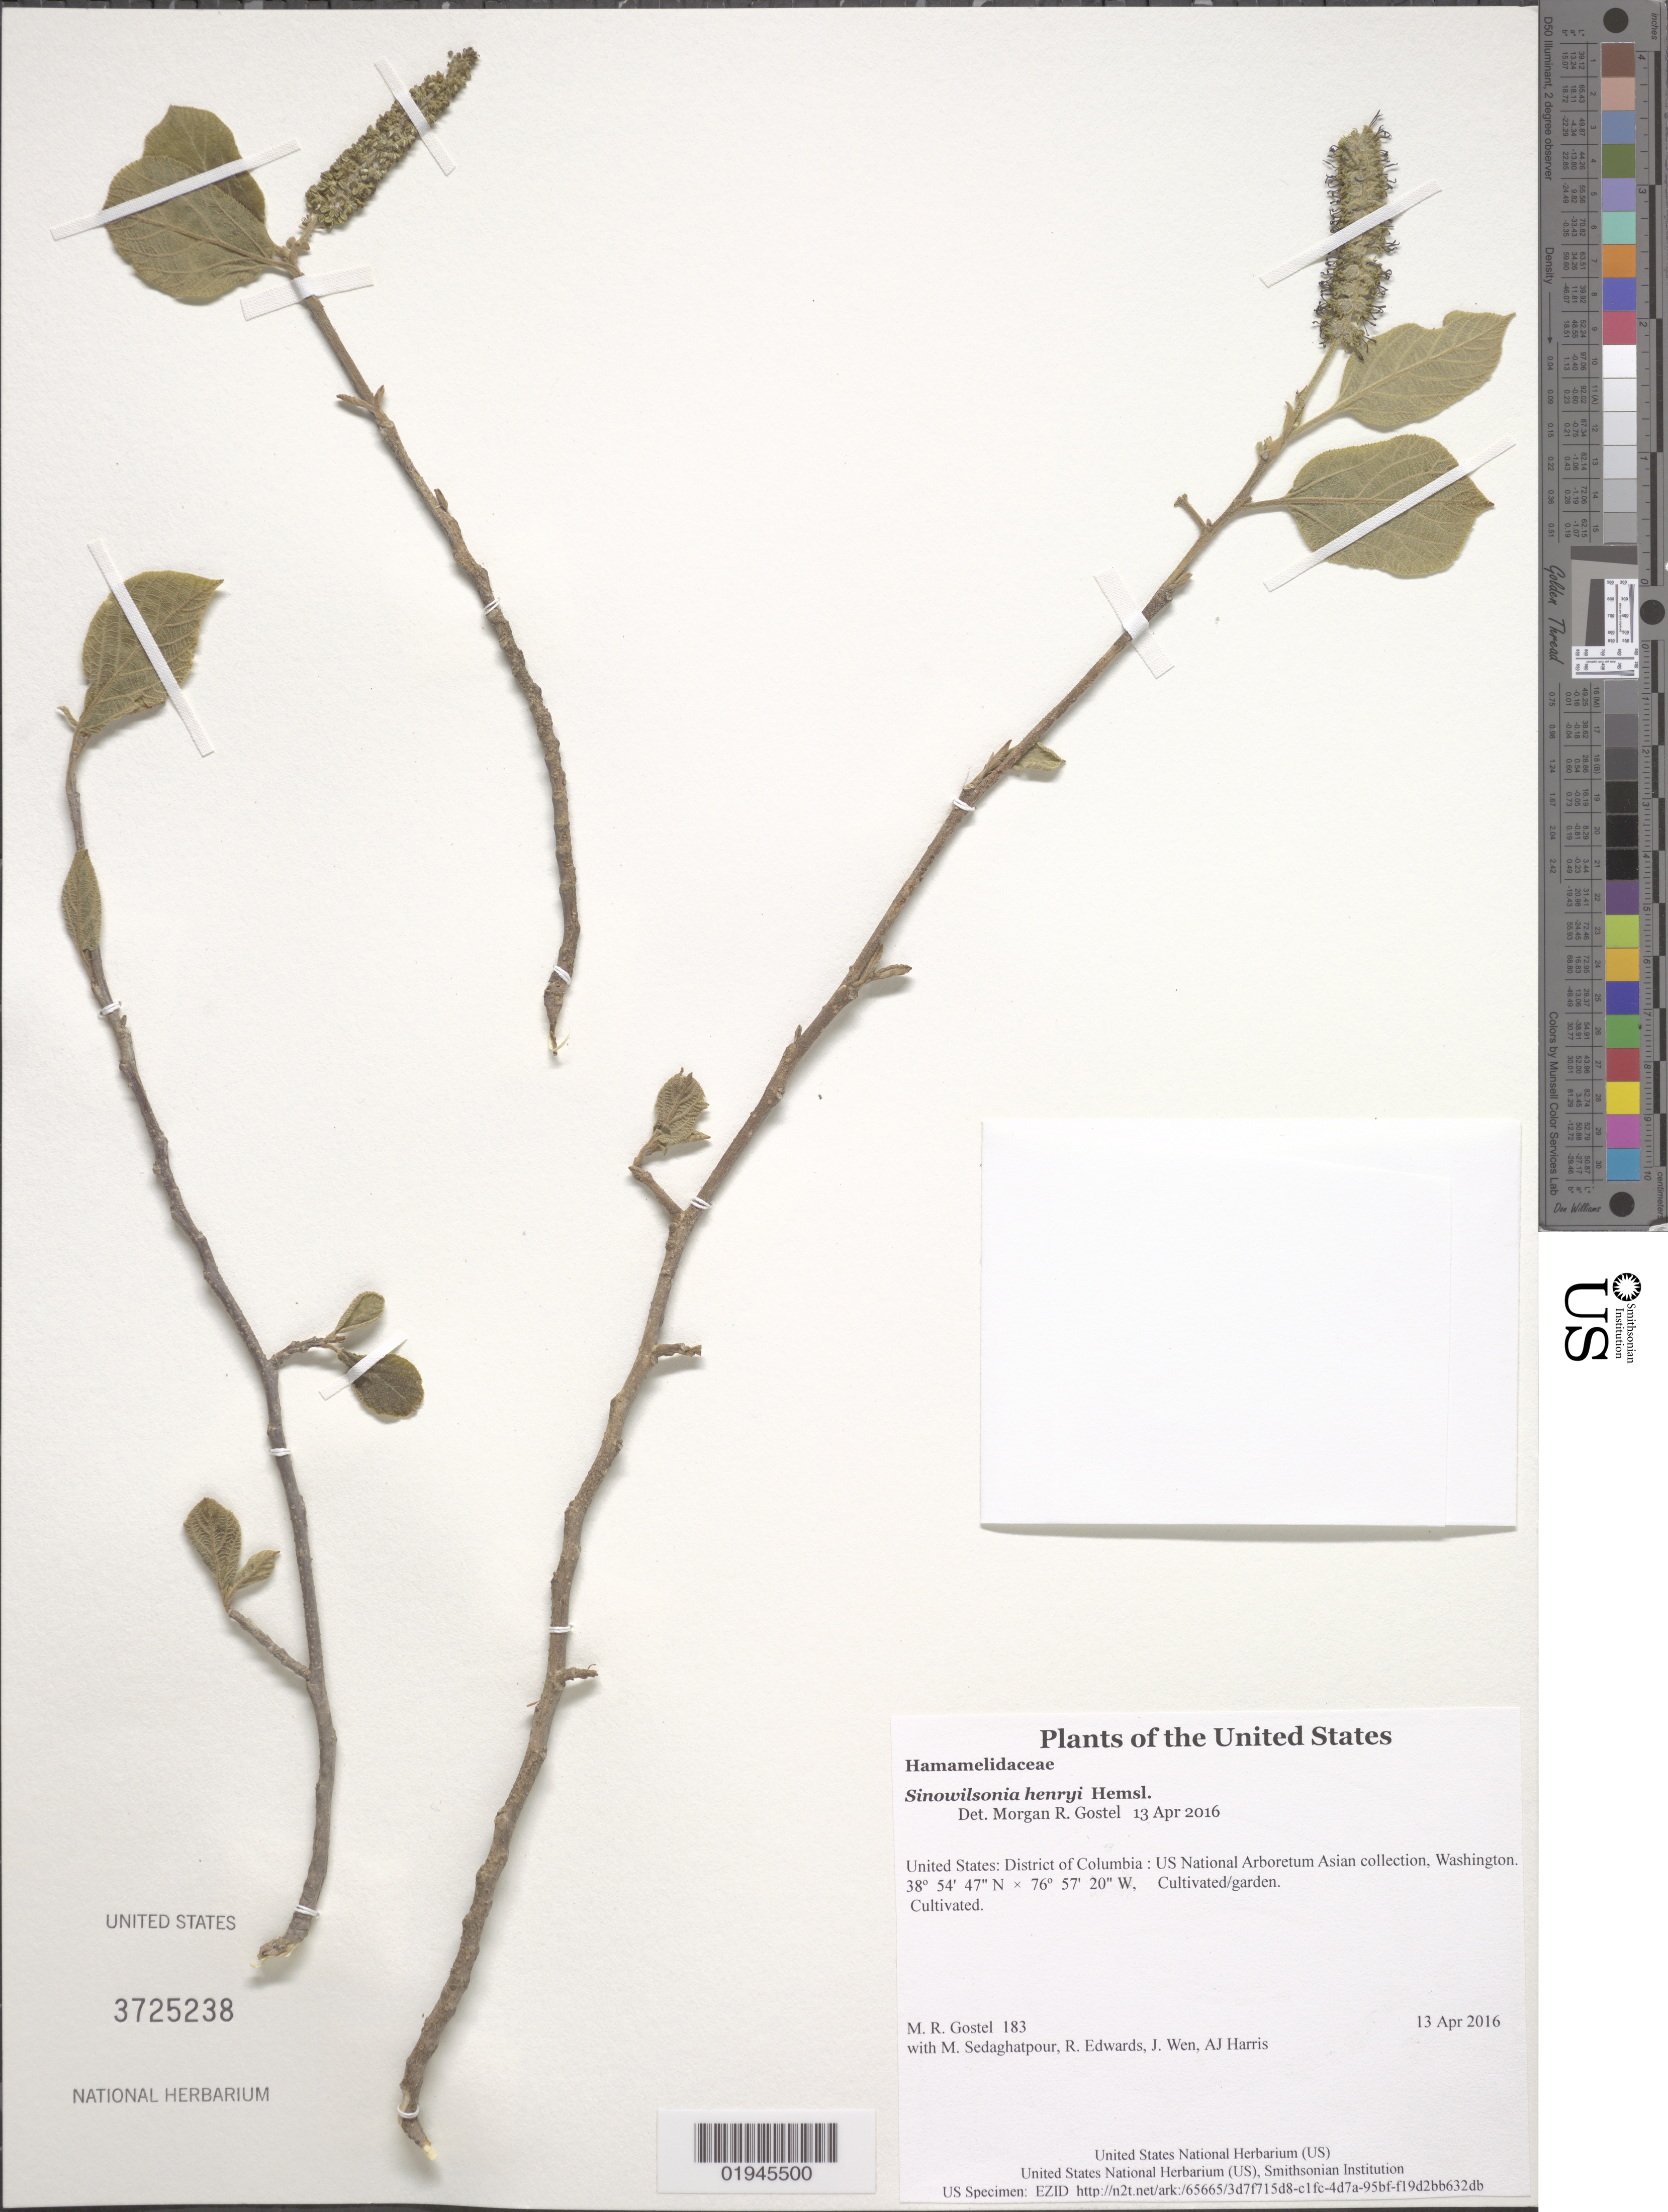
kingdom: Plantae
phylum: Tracheophyta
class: Magnoliopsida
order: Saxifragales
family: Hamamelidaceae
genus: Sinowilsonia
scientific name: Sinowilsonia henryi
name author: Hemsl.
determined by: Gostel, Morgan R., (BRIT), Botanical Research Institute of Texas (UNITED STATES)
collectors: M. R. Gostel, M. Sedaghatpour, R. Edwards, J. Wen & A. J. Harris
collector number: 183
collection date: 2016-04-13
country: United States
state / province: District of Columbia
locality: US National Arboretum Asian collection, Washington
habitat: Cultivated/garden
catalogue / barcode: US 3725238